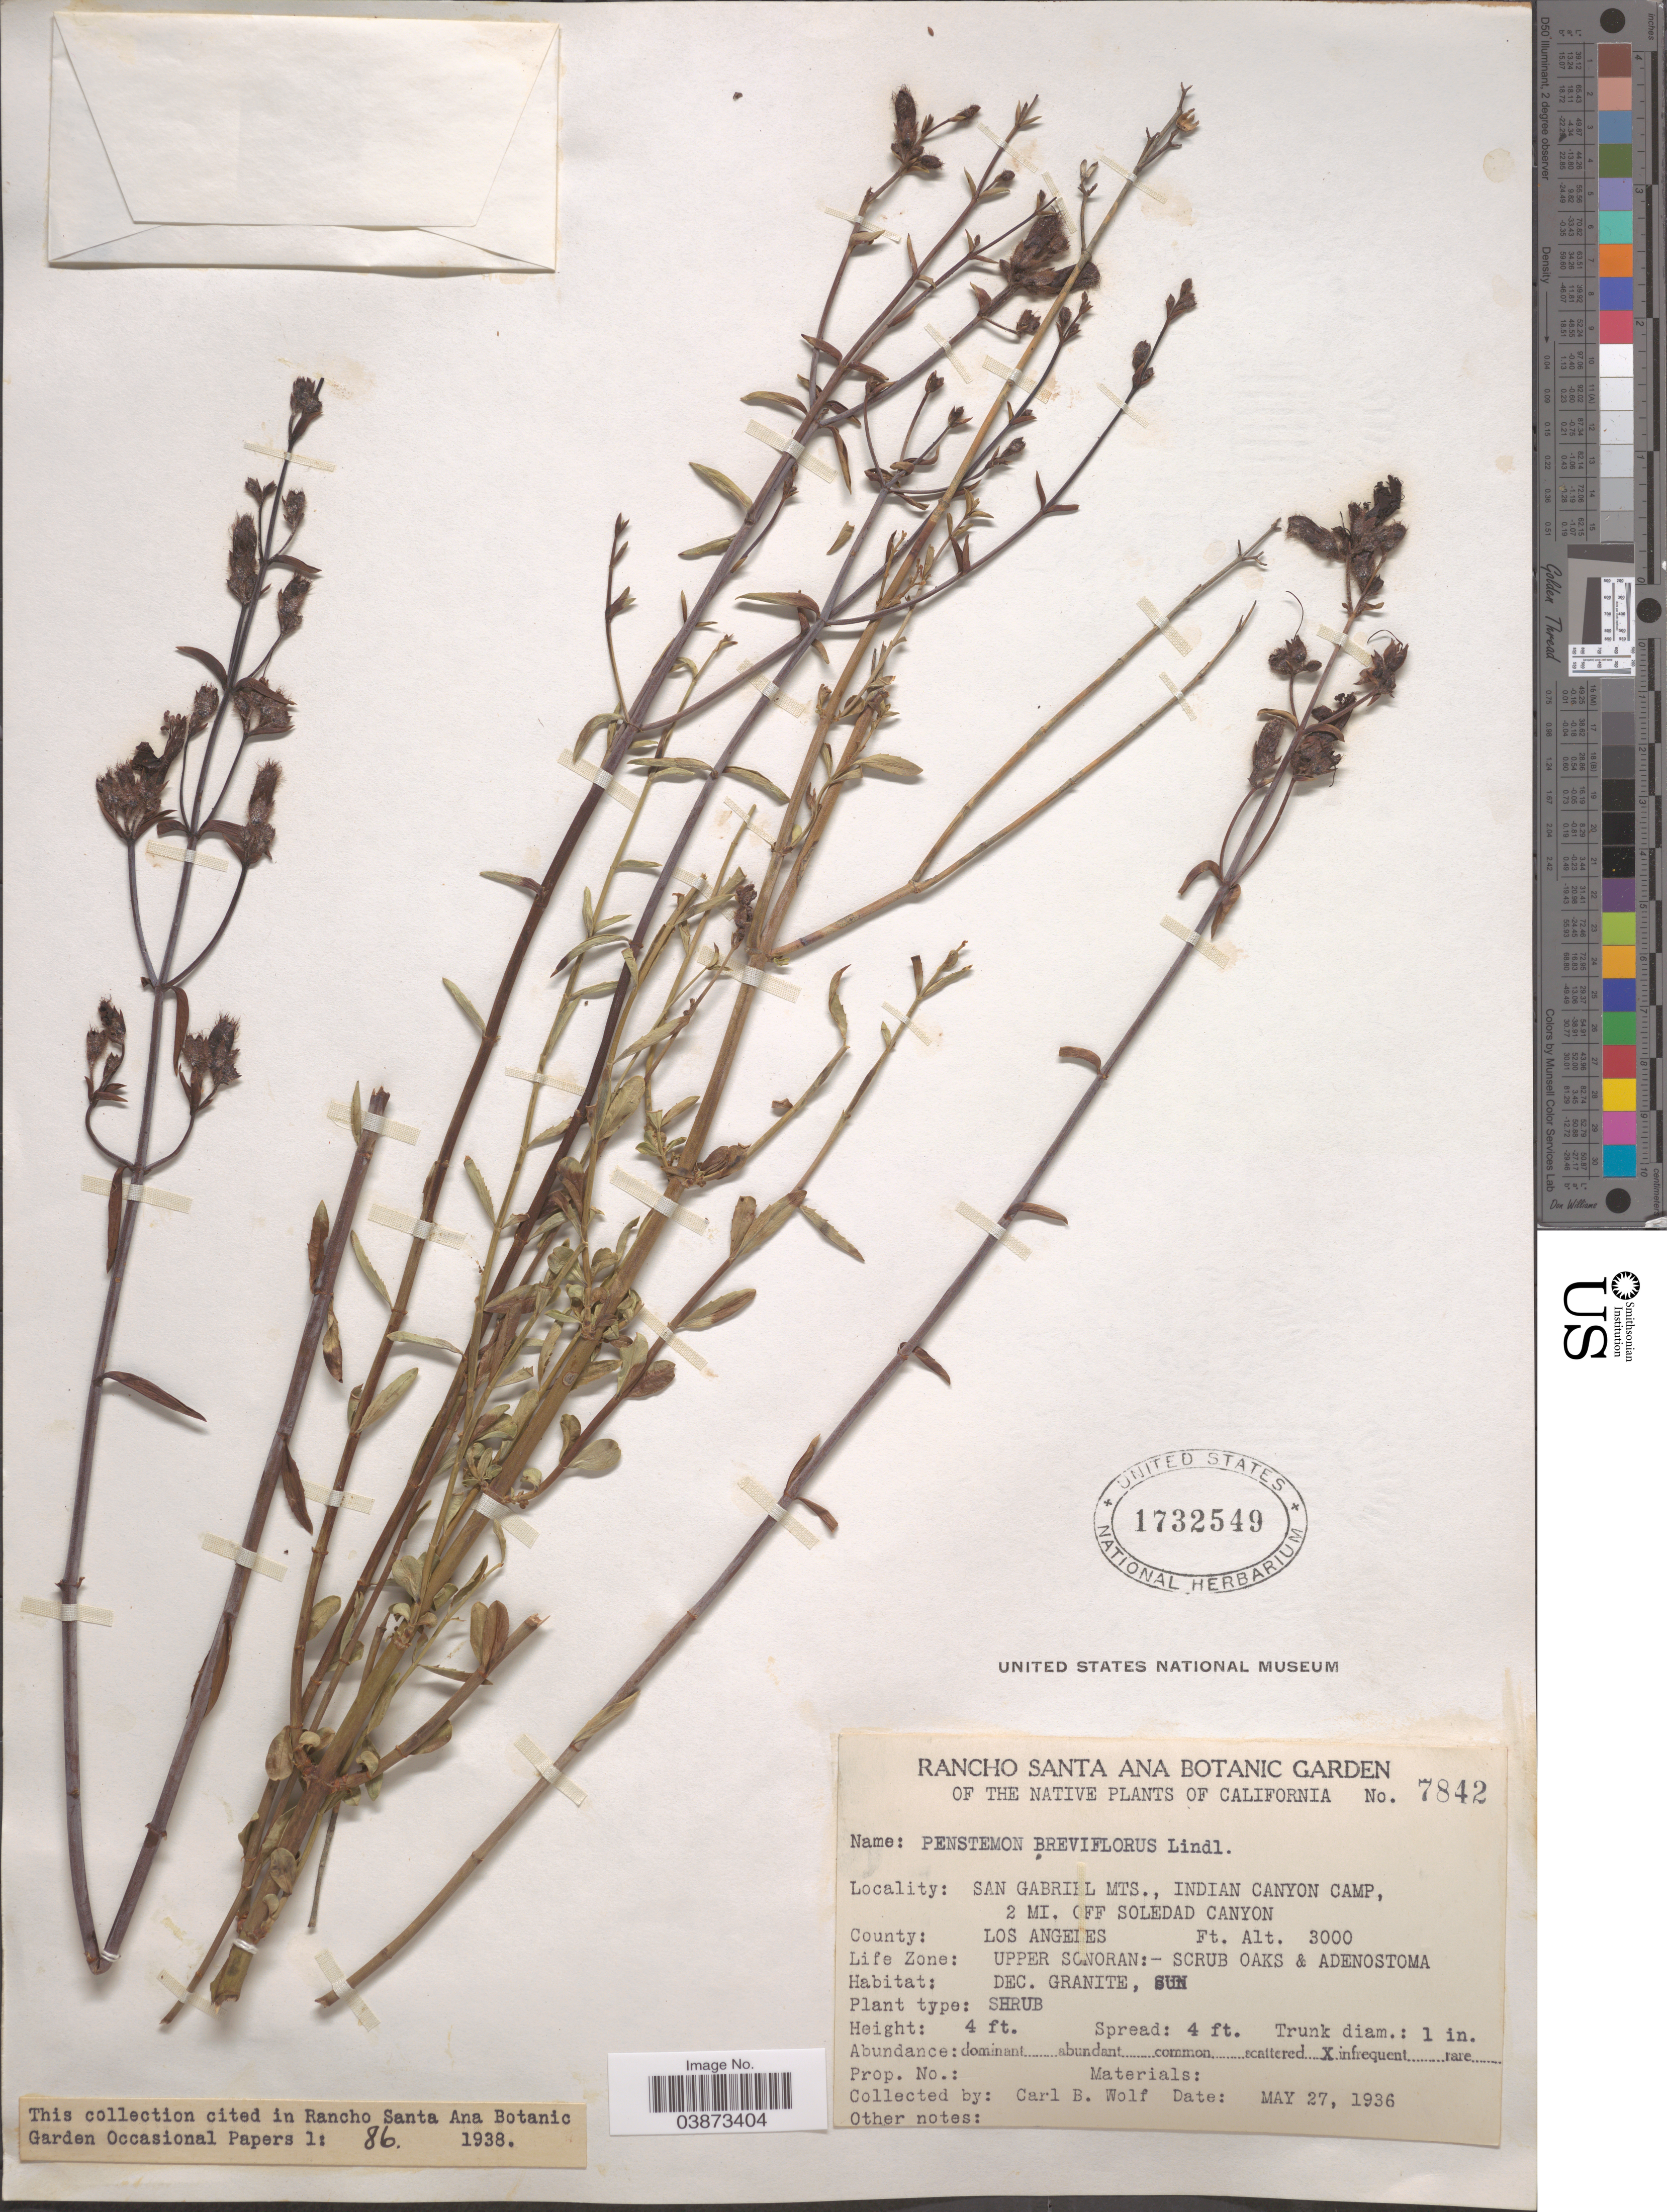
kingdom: Plantae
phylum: Tracheophyta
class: Magnoliopsida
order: Lamiales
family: Plantaginaceae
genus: Penstemon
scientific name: Penstemon breviflorus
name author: Lindl.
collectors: C. B. Wolf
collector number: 7842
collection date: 1936-05-27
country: United States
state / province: California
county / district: Los Angeles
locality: The Native. San Gabriel Mts., Indian Canyon Camp, 2 mi. off Soledad Canyon. County: Los Angeles. Life Zone: Upper Sonoran.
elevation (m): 914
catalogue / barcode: US 1732549